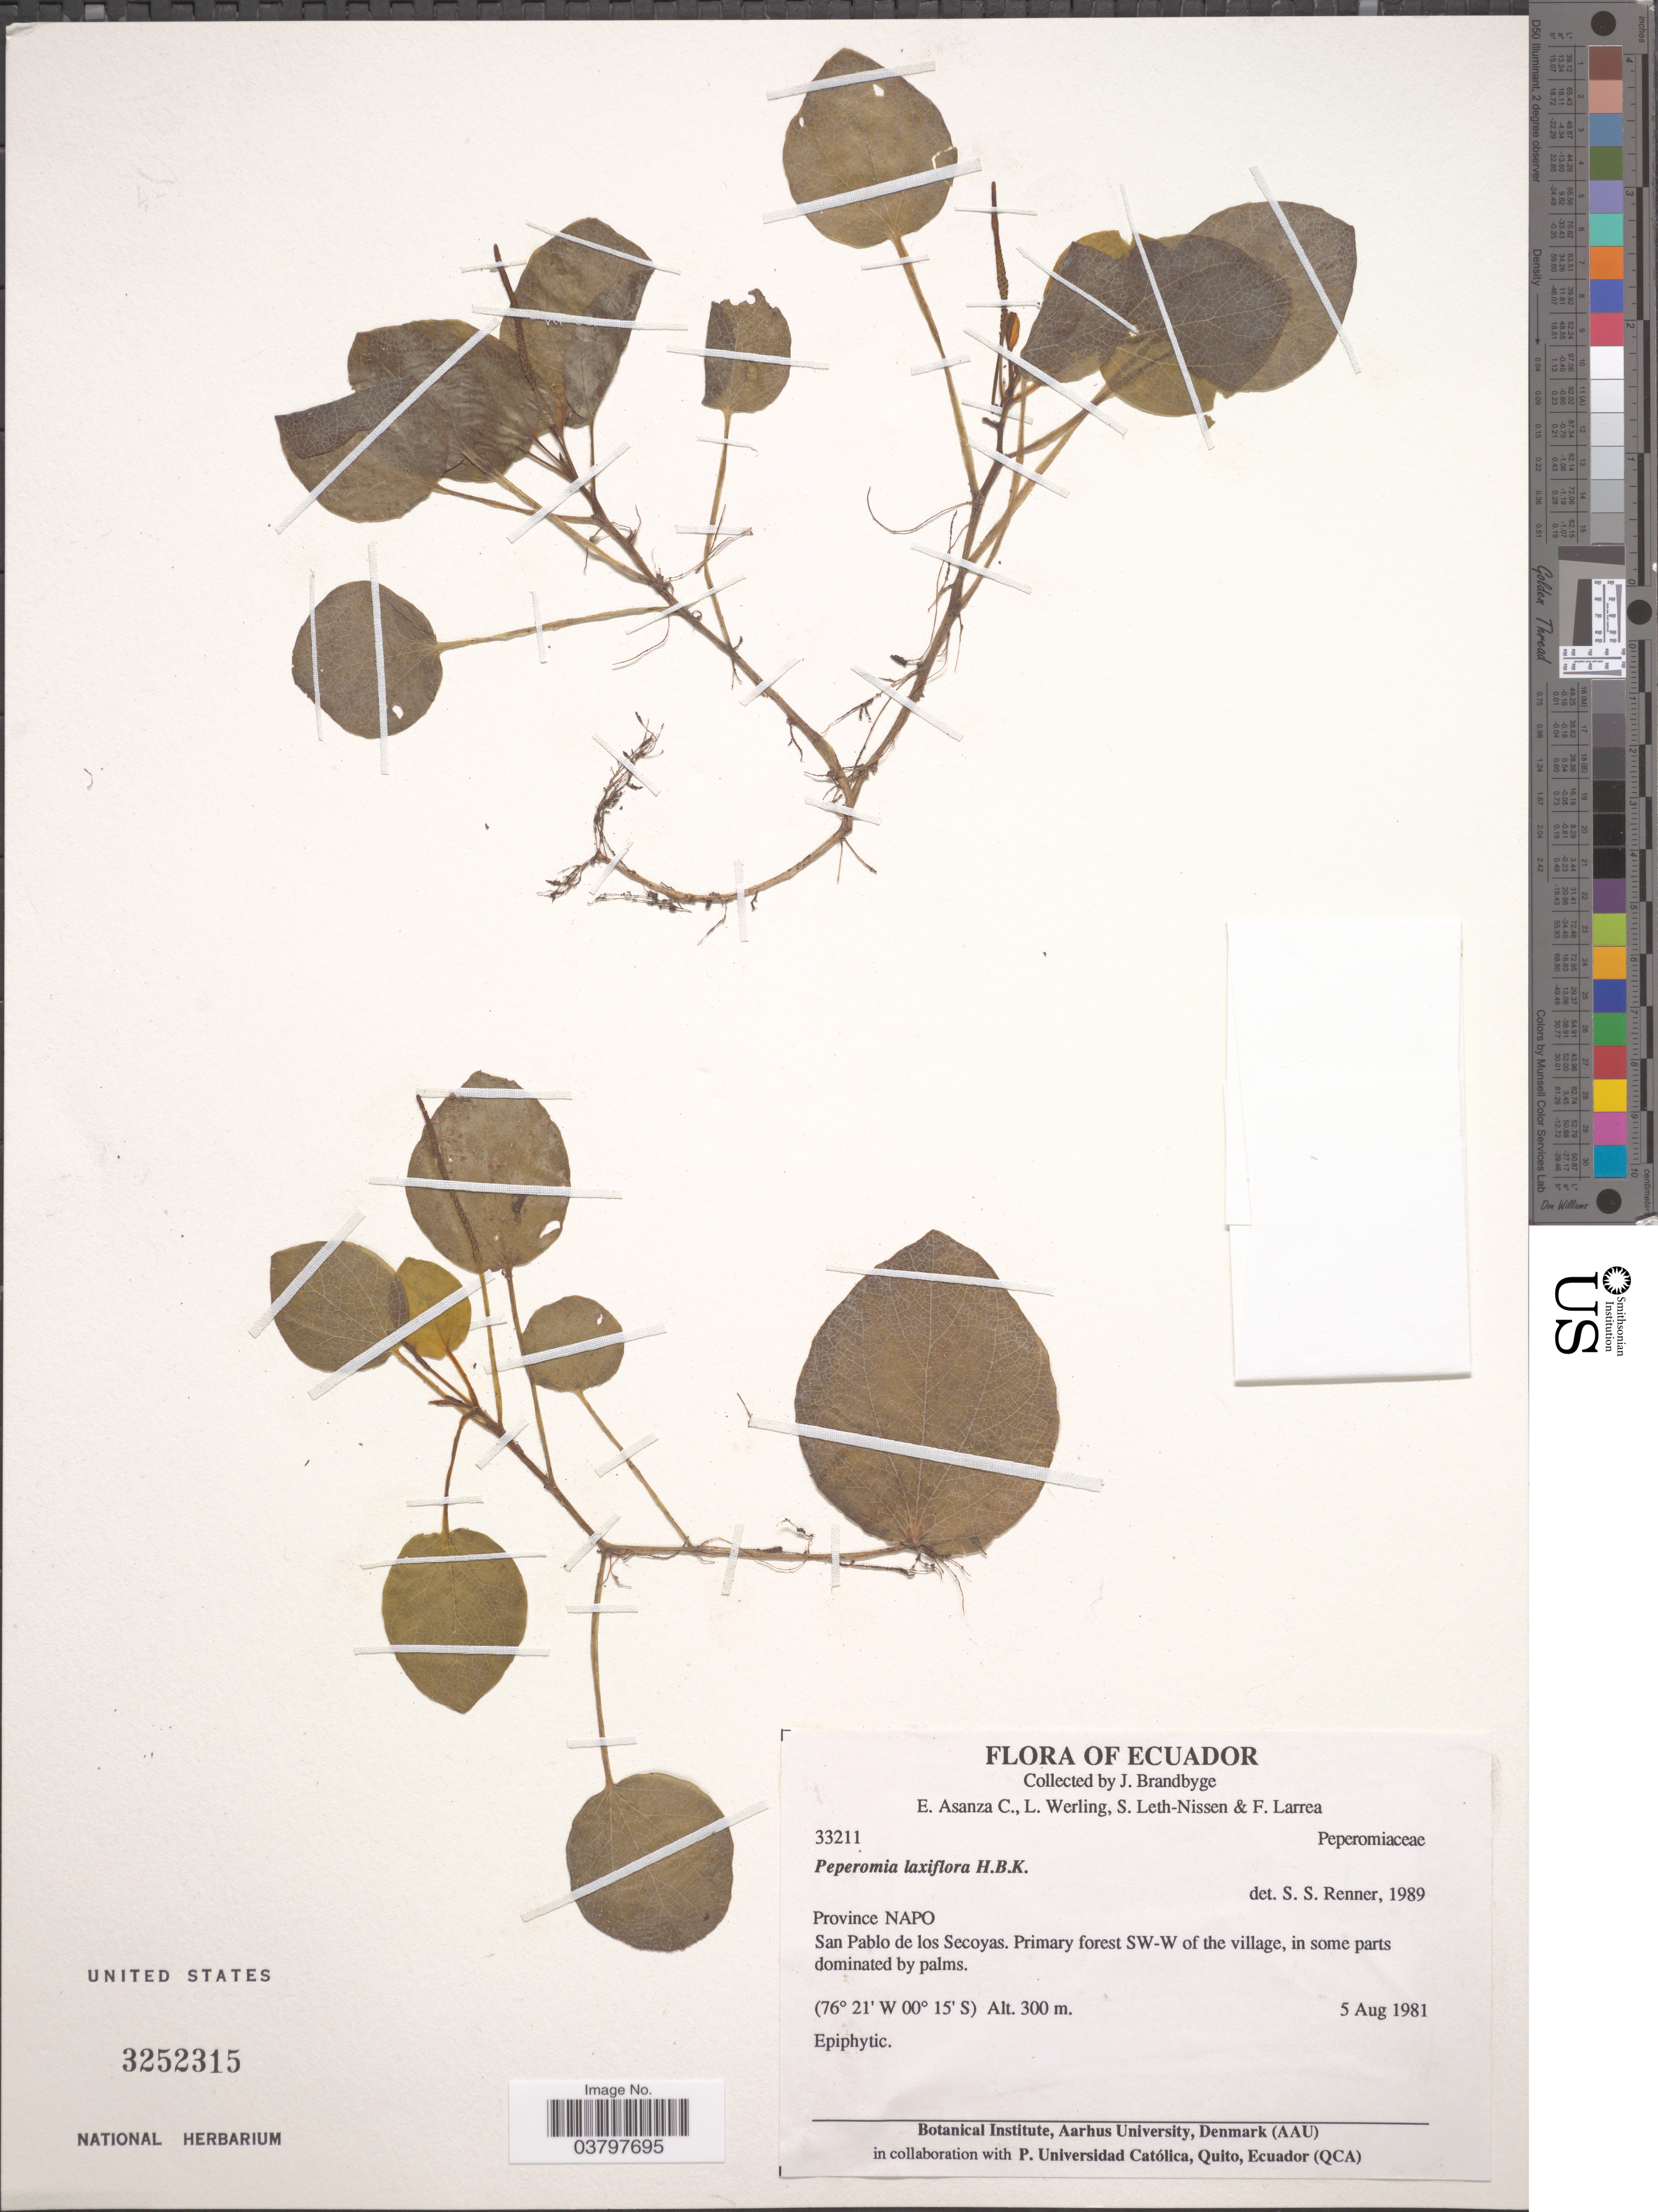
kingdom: Plantae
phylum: Tracheophyta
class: Magnoliopsida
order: Piperales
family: Piperaceae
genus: Peperomia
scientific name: Peperomia sp. nov.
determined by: Jiménez, José Estaban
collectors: J. Brandbyge, E. Asanza C., L. Werling, S. Leth-Nissen & F. Larrea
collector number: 33211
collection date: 1981-08-05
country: Ecuador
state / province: Napo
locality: San Pablo de los Secoyas. Primary forest SW-W of the village, in some parts dominated by plants.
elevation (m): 300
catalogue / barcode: US 3252315